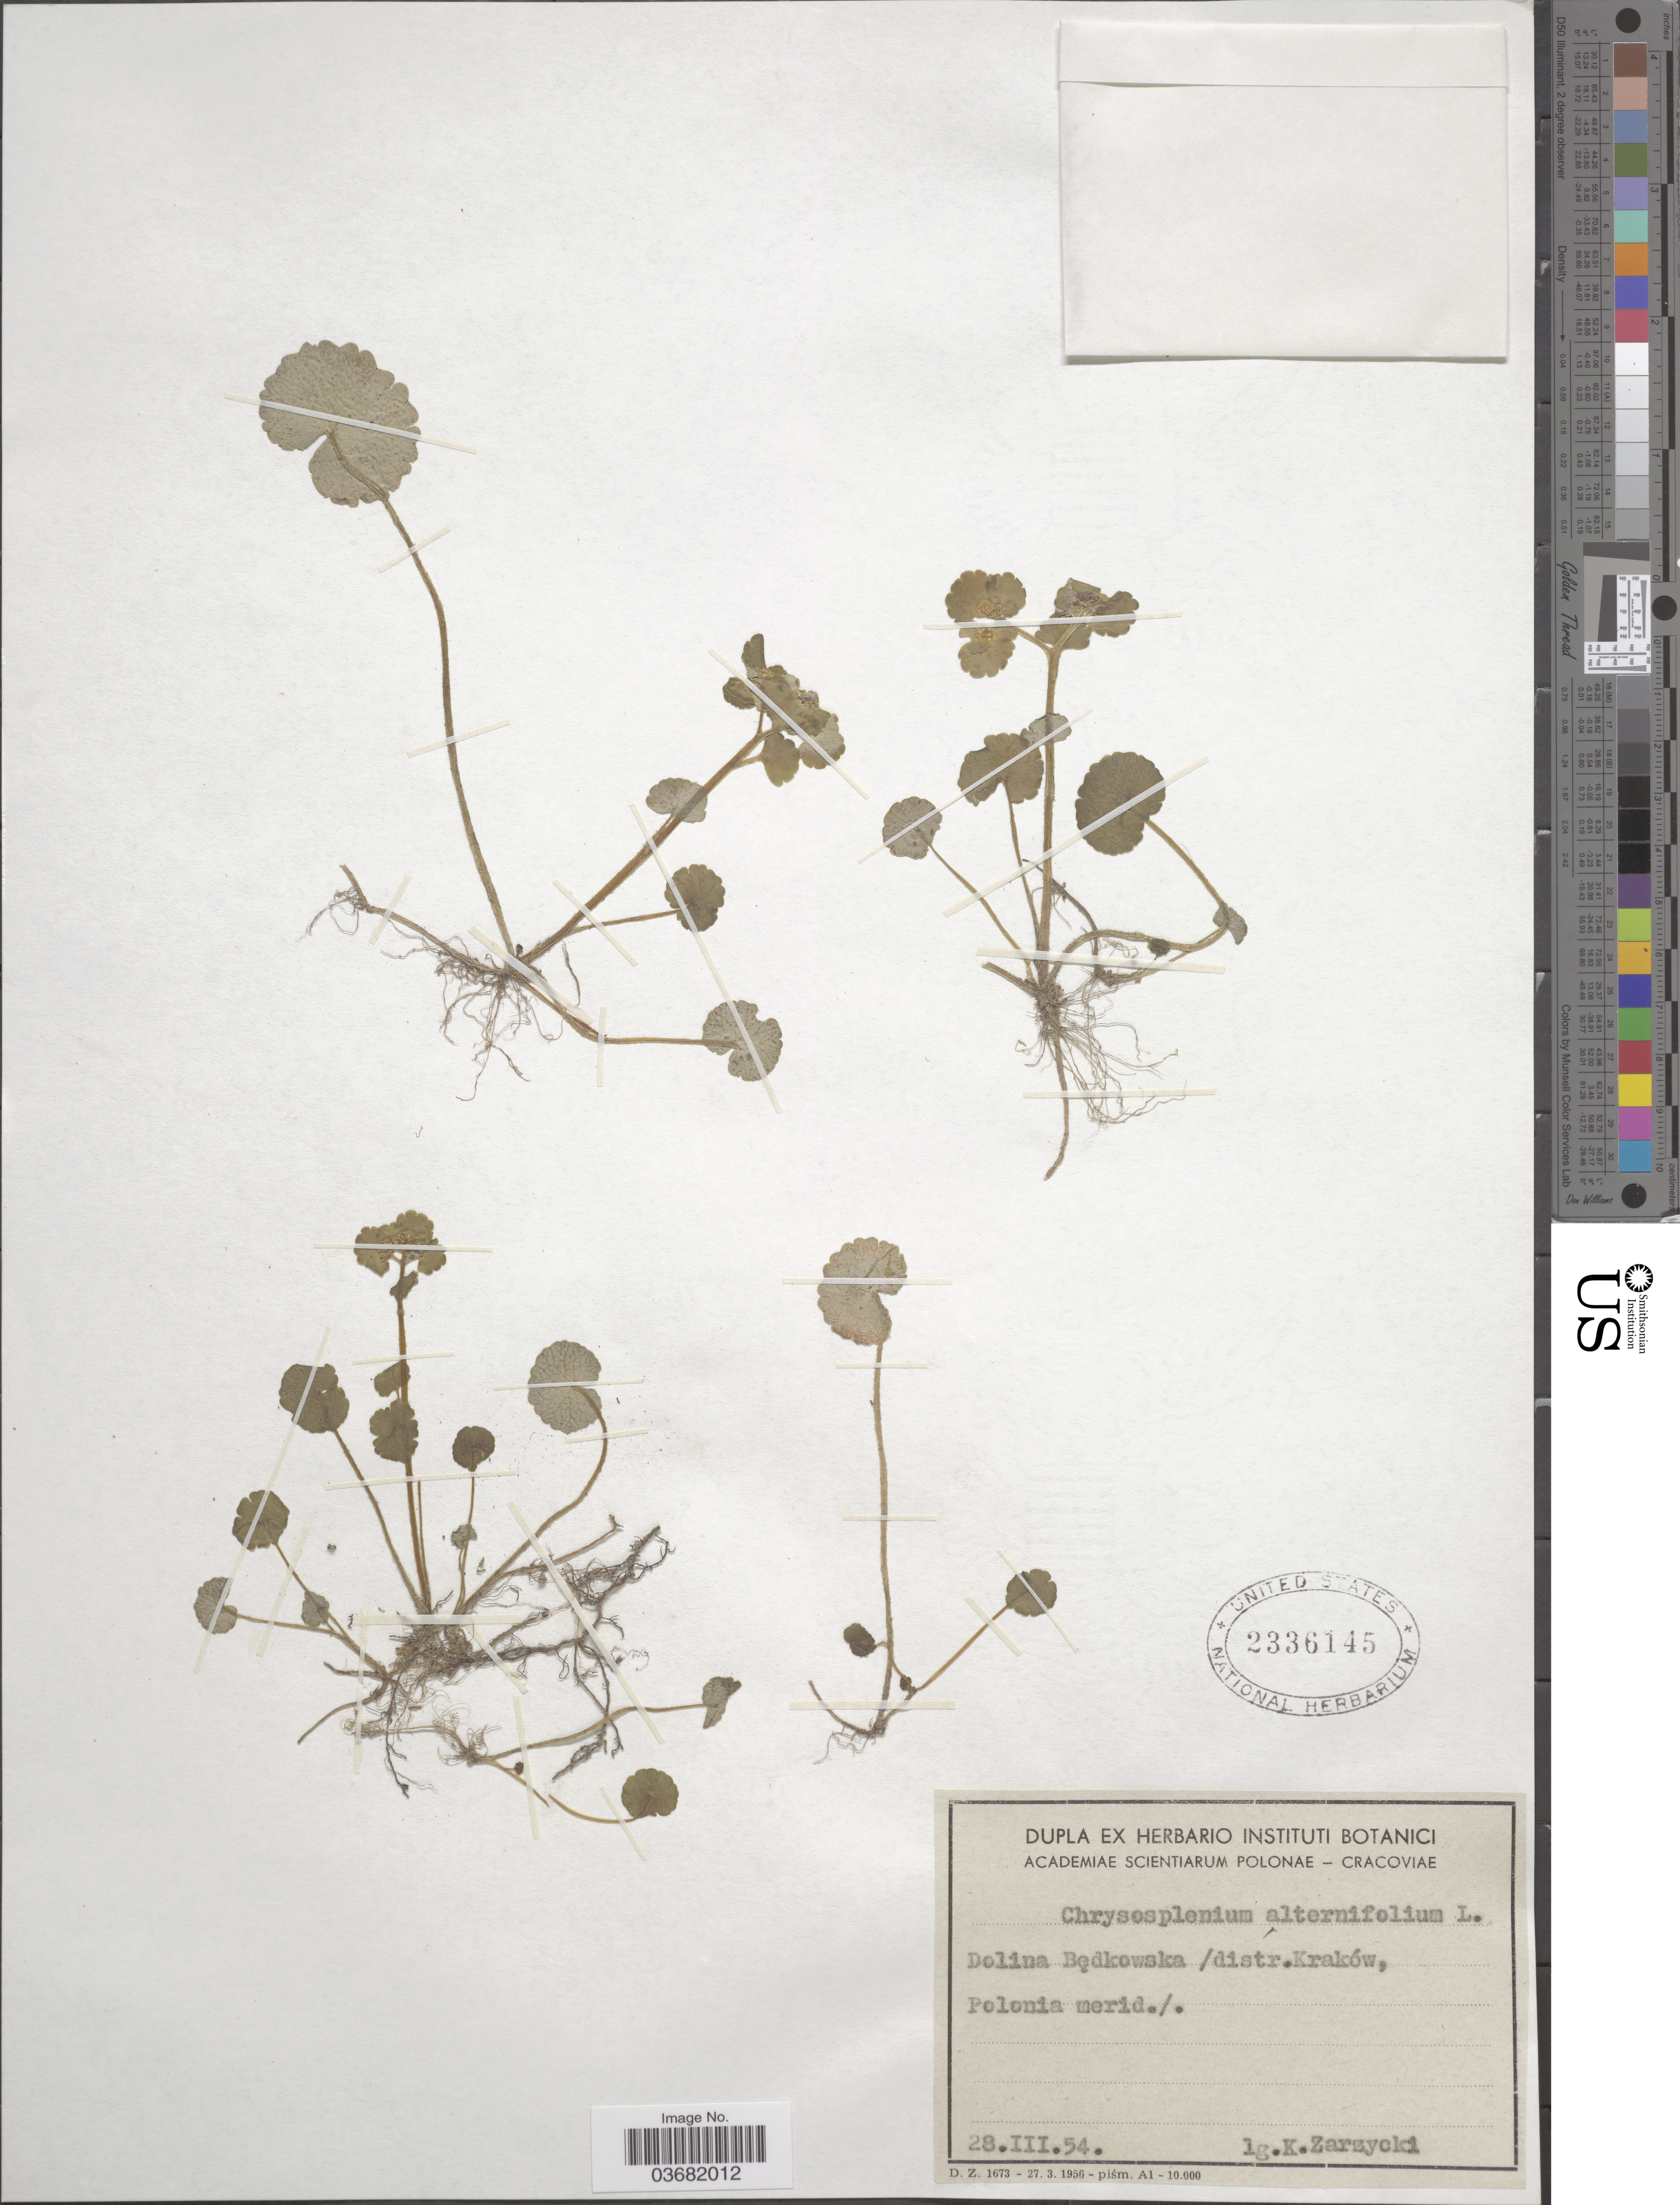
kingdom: Plantae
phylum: Tracheophyta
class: Magnoliopsida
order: Saxifragales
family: Saxifragaceae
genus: Chrysosplenium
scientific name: Chrysosplenium alternifolium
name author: L.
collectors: K. Zarzycki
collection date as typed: Transcribed d/m/y: 28/3/54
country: Poland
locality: Dolina Będkowska / distr. Kraków, Polonia merid.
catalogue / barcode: US 2336145